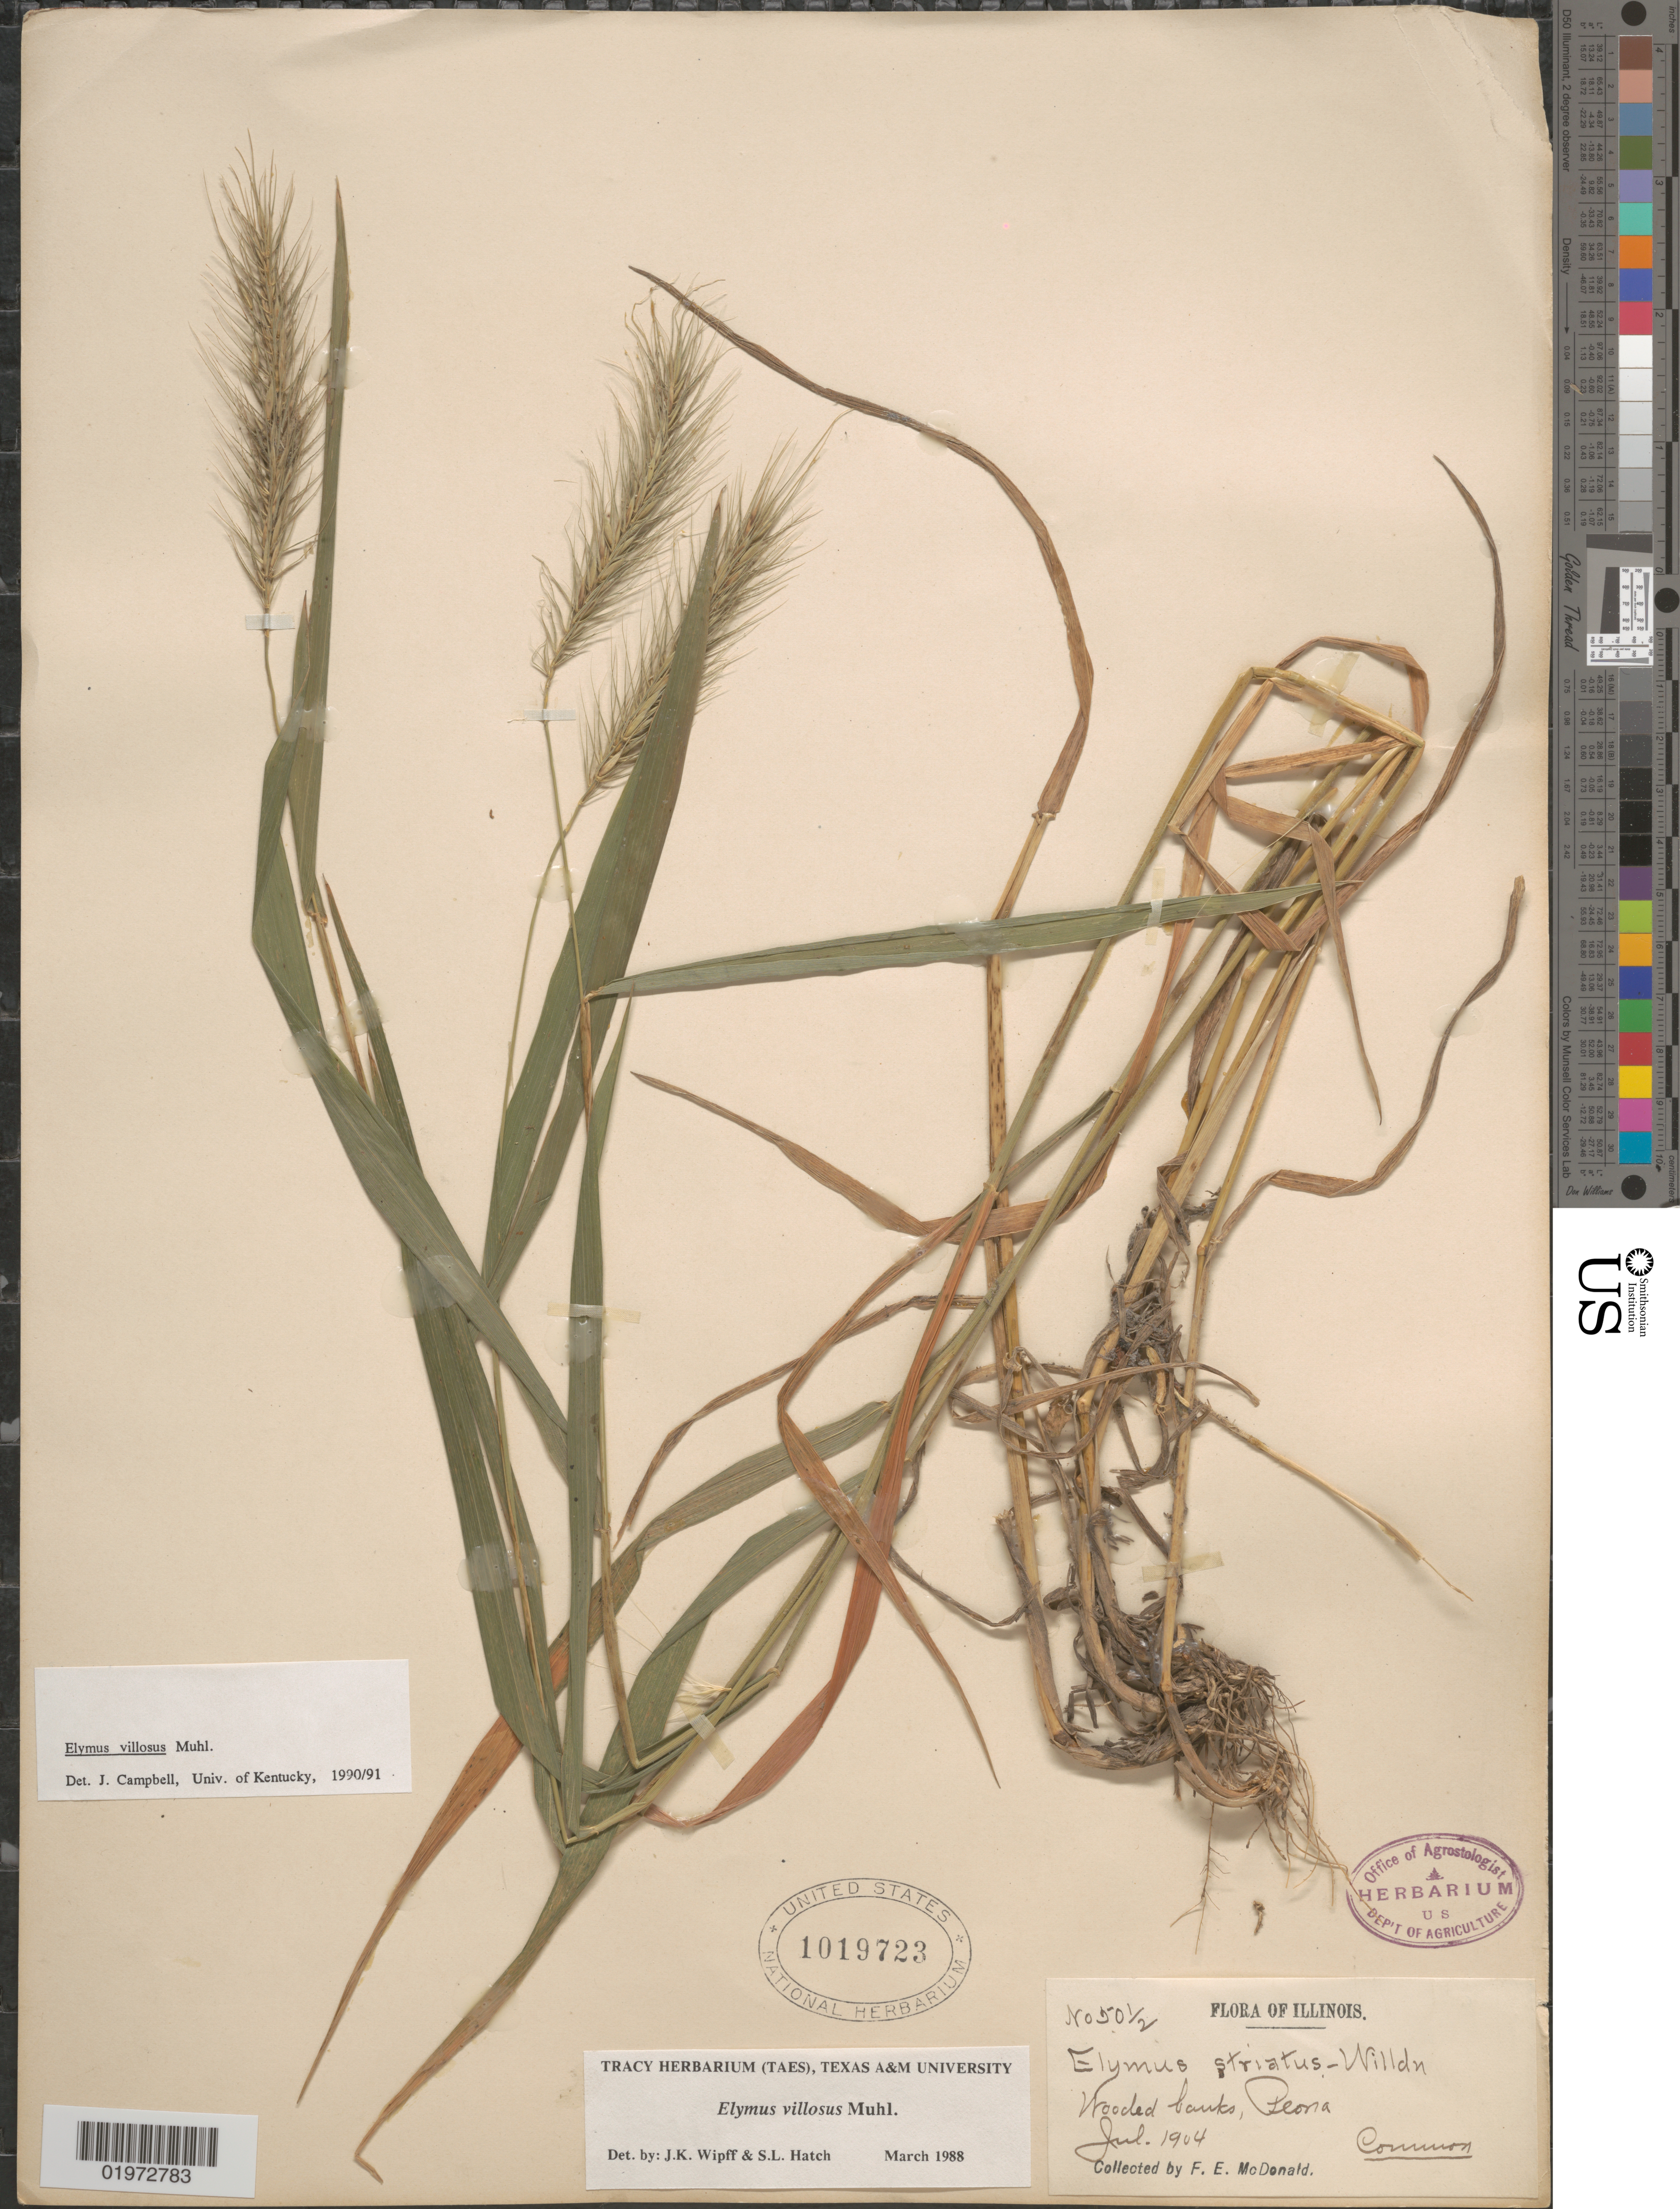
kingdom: Plantae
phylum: Tracheophyta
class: Liliopsida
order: Poales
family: Poaceae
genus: Elymus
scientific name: Elymus villosus var. arkansanus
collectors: F. E. McDonald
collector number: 50½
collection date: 1904-07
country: United States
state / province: Illinois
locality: Wooded banks, Peoria.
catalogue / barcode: US 1019723